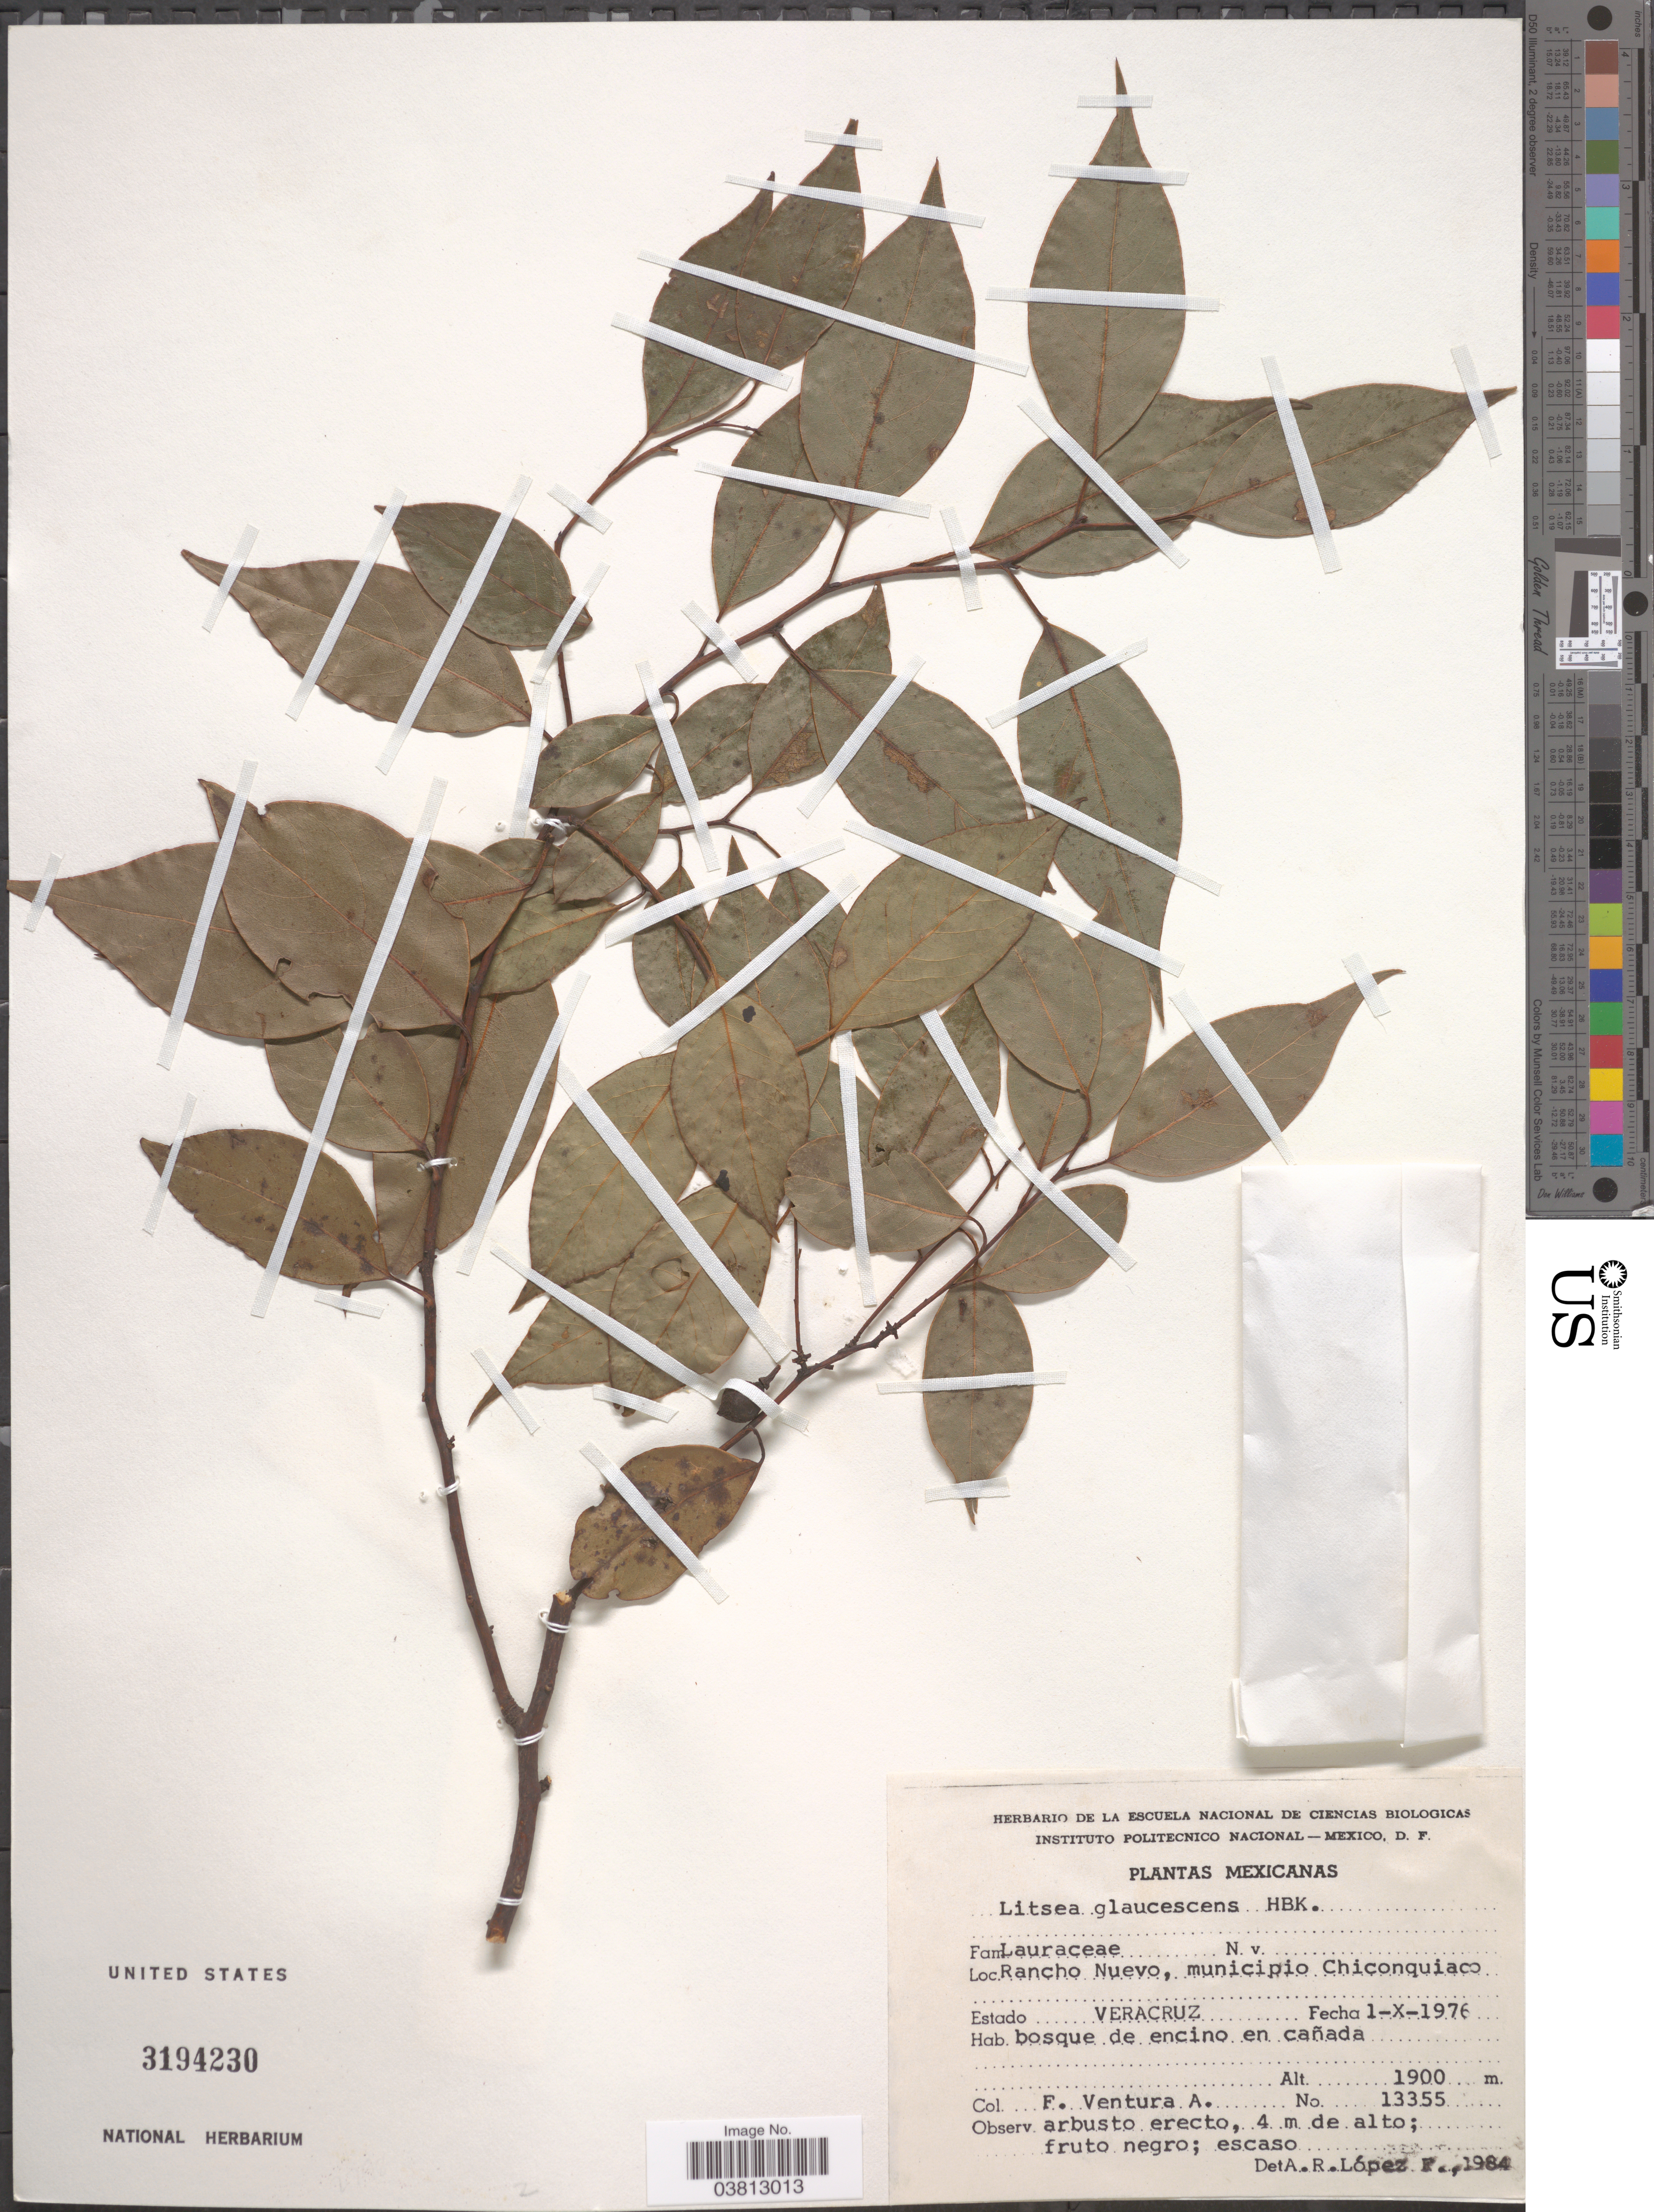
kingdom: Plantae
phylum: Tracheophyta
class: Magnoliopsida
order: Laurales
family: Lauraceae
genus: Litsea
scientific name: Litsea glaucescens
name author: Kunth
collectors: F. Ventura A.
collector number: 13355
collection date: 1976-10-01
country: Mexico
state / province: Veracruz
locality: Rancho Nuevo, municipio Chiconquiaco. Estado Veracruz.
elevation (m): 1900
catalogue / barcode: US 3194230